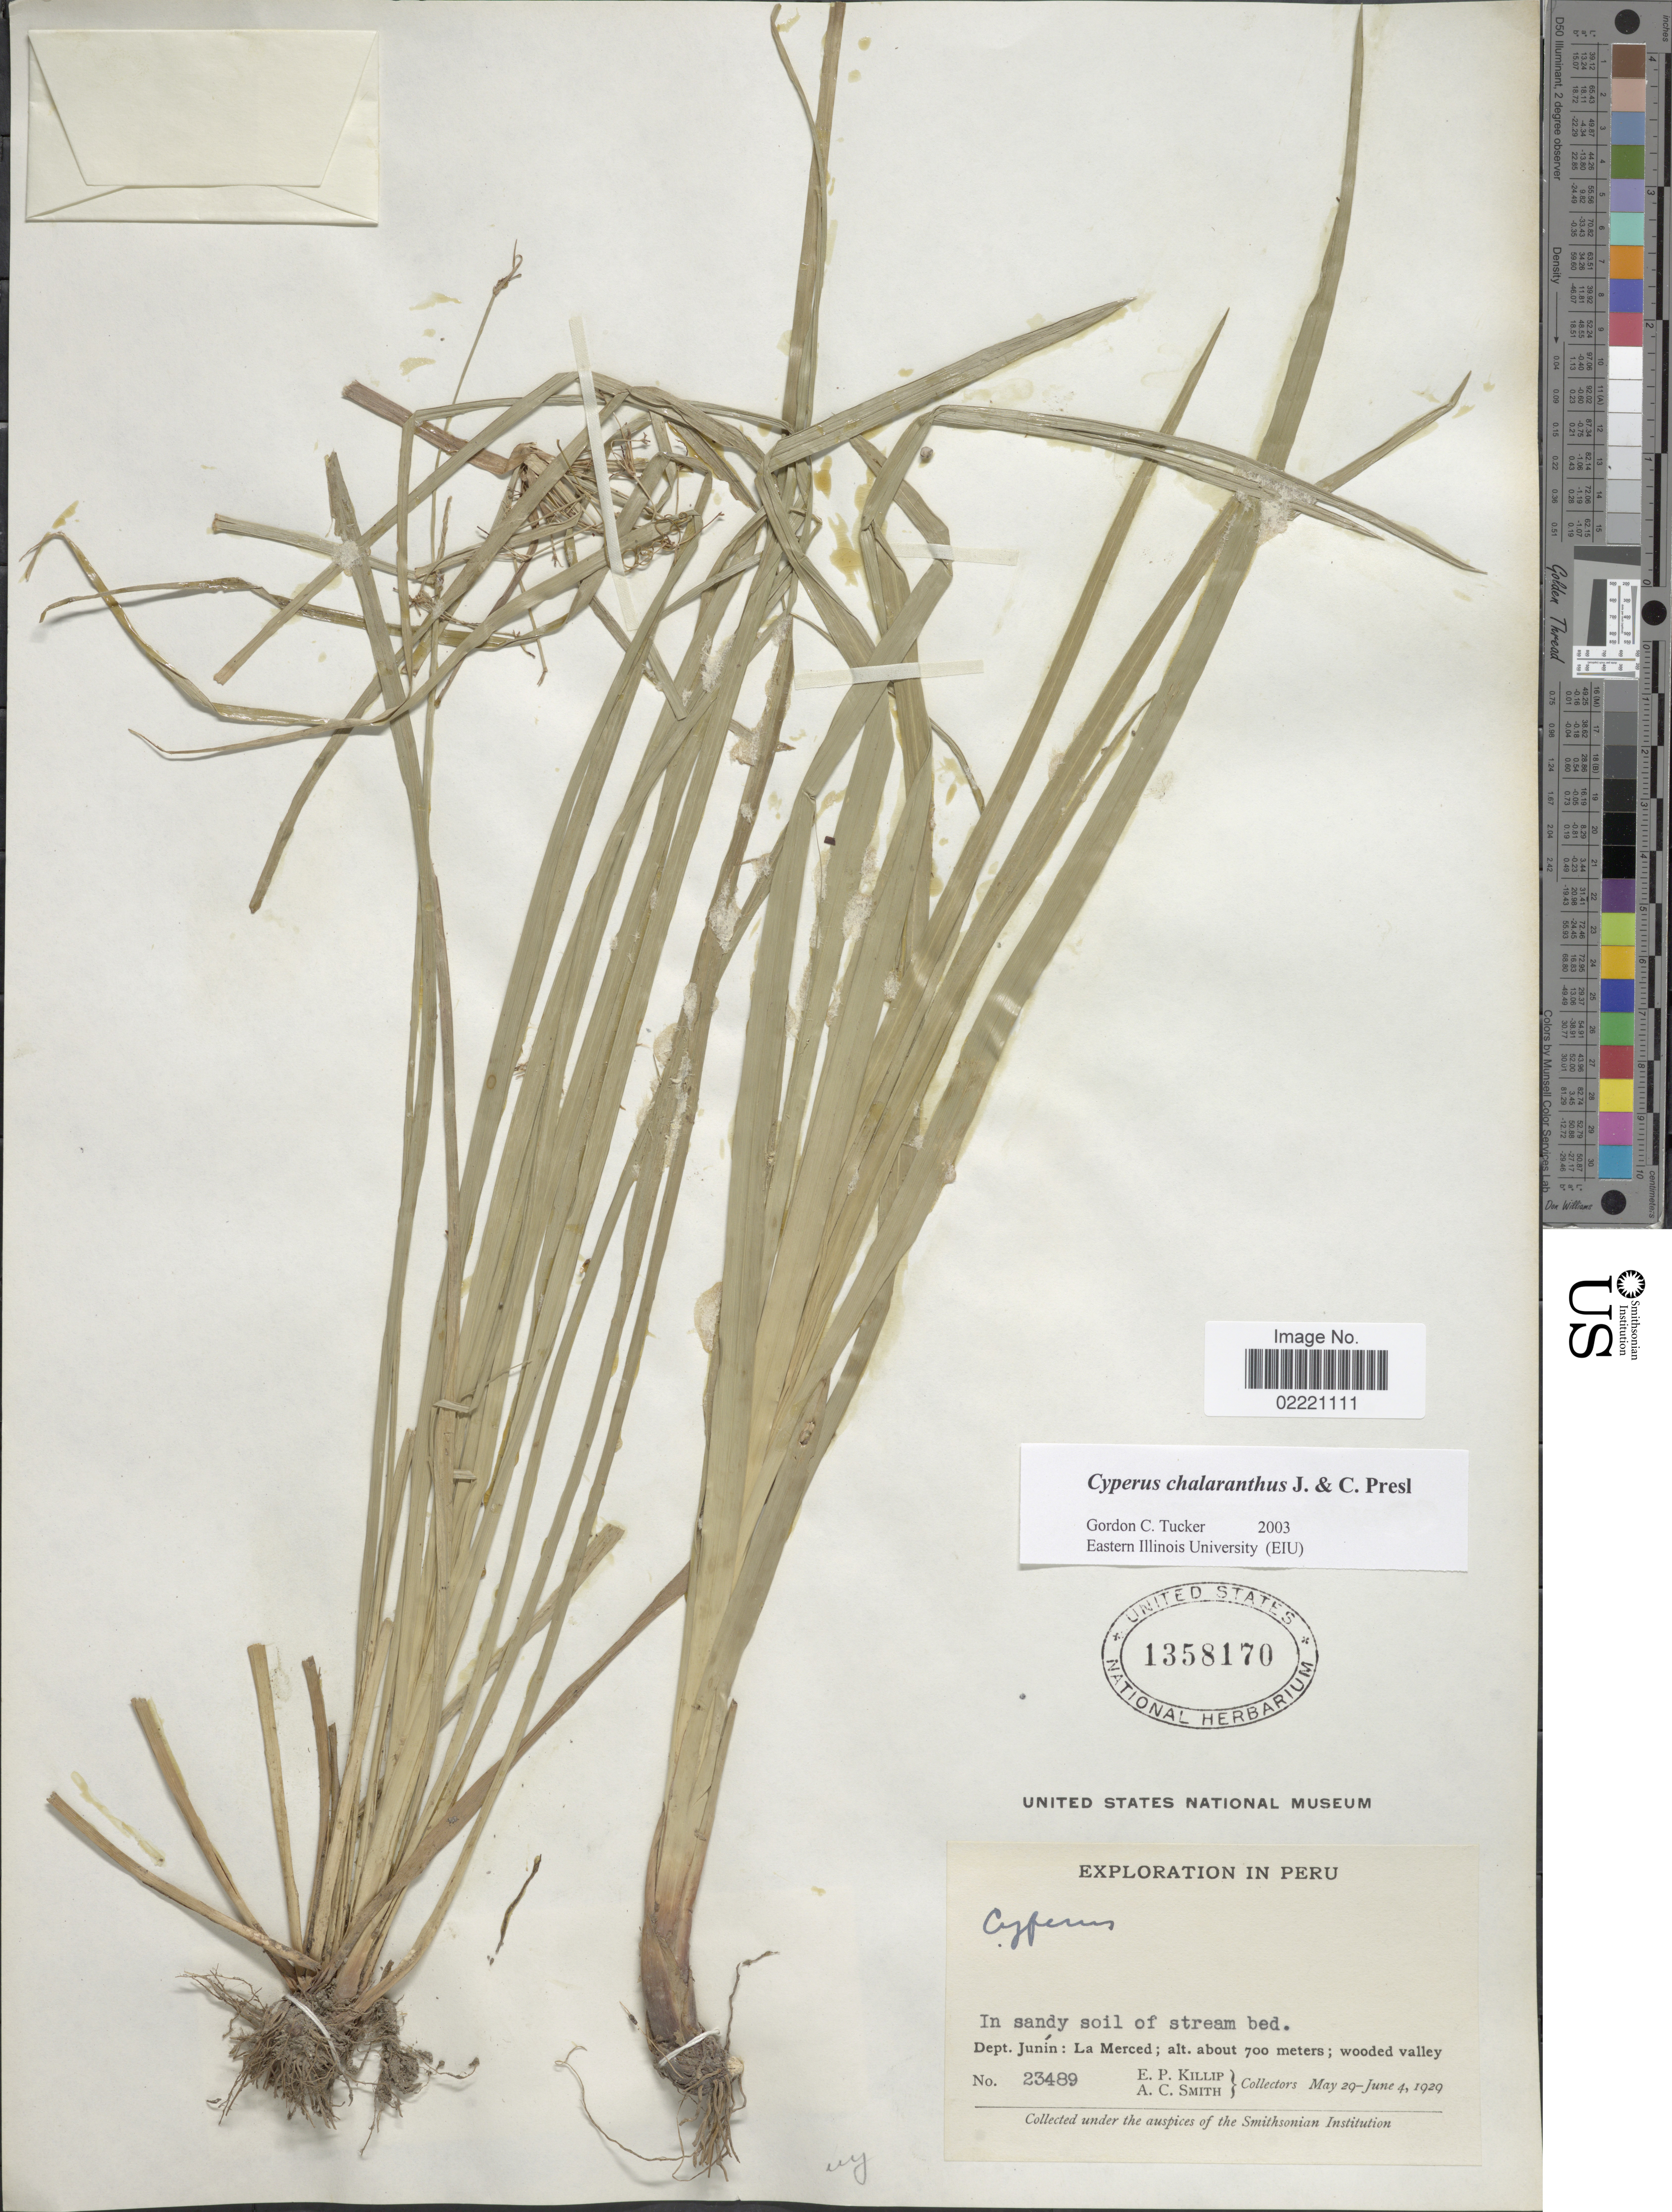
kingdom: Plantae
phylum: Tracheophyta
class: Liliopsida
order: Poales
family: Cyperaceae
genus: Cyperus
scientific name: Cyperus chalaranthus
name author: J. Presl & C. Presl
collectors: E. P. Killip & A. C. Smith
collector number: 23489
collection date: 1929-05-29/1929-06-04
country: Peru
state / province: Junín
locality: In sandy soil of stream bed, La Merced; wooded valley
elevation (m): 700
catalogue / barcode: US 1358170